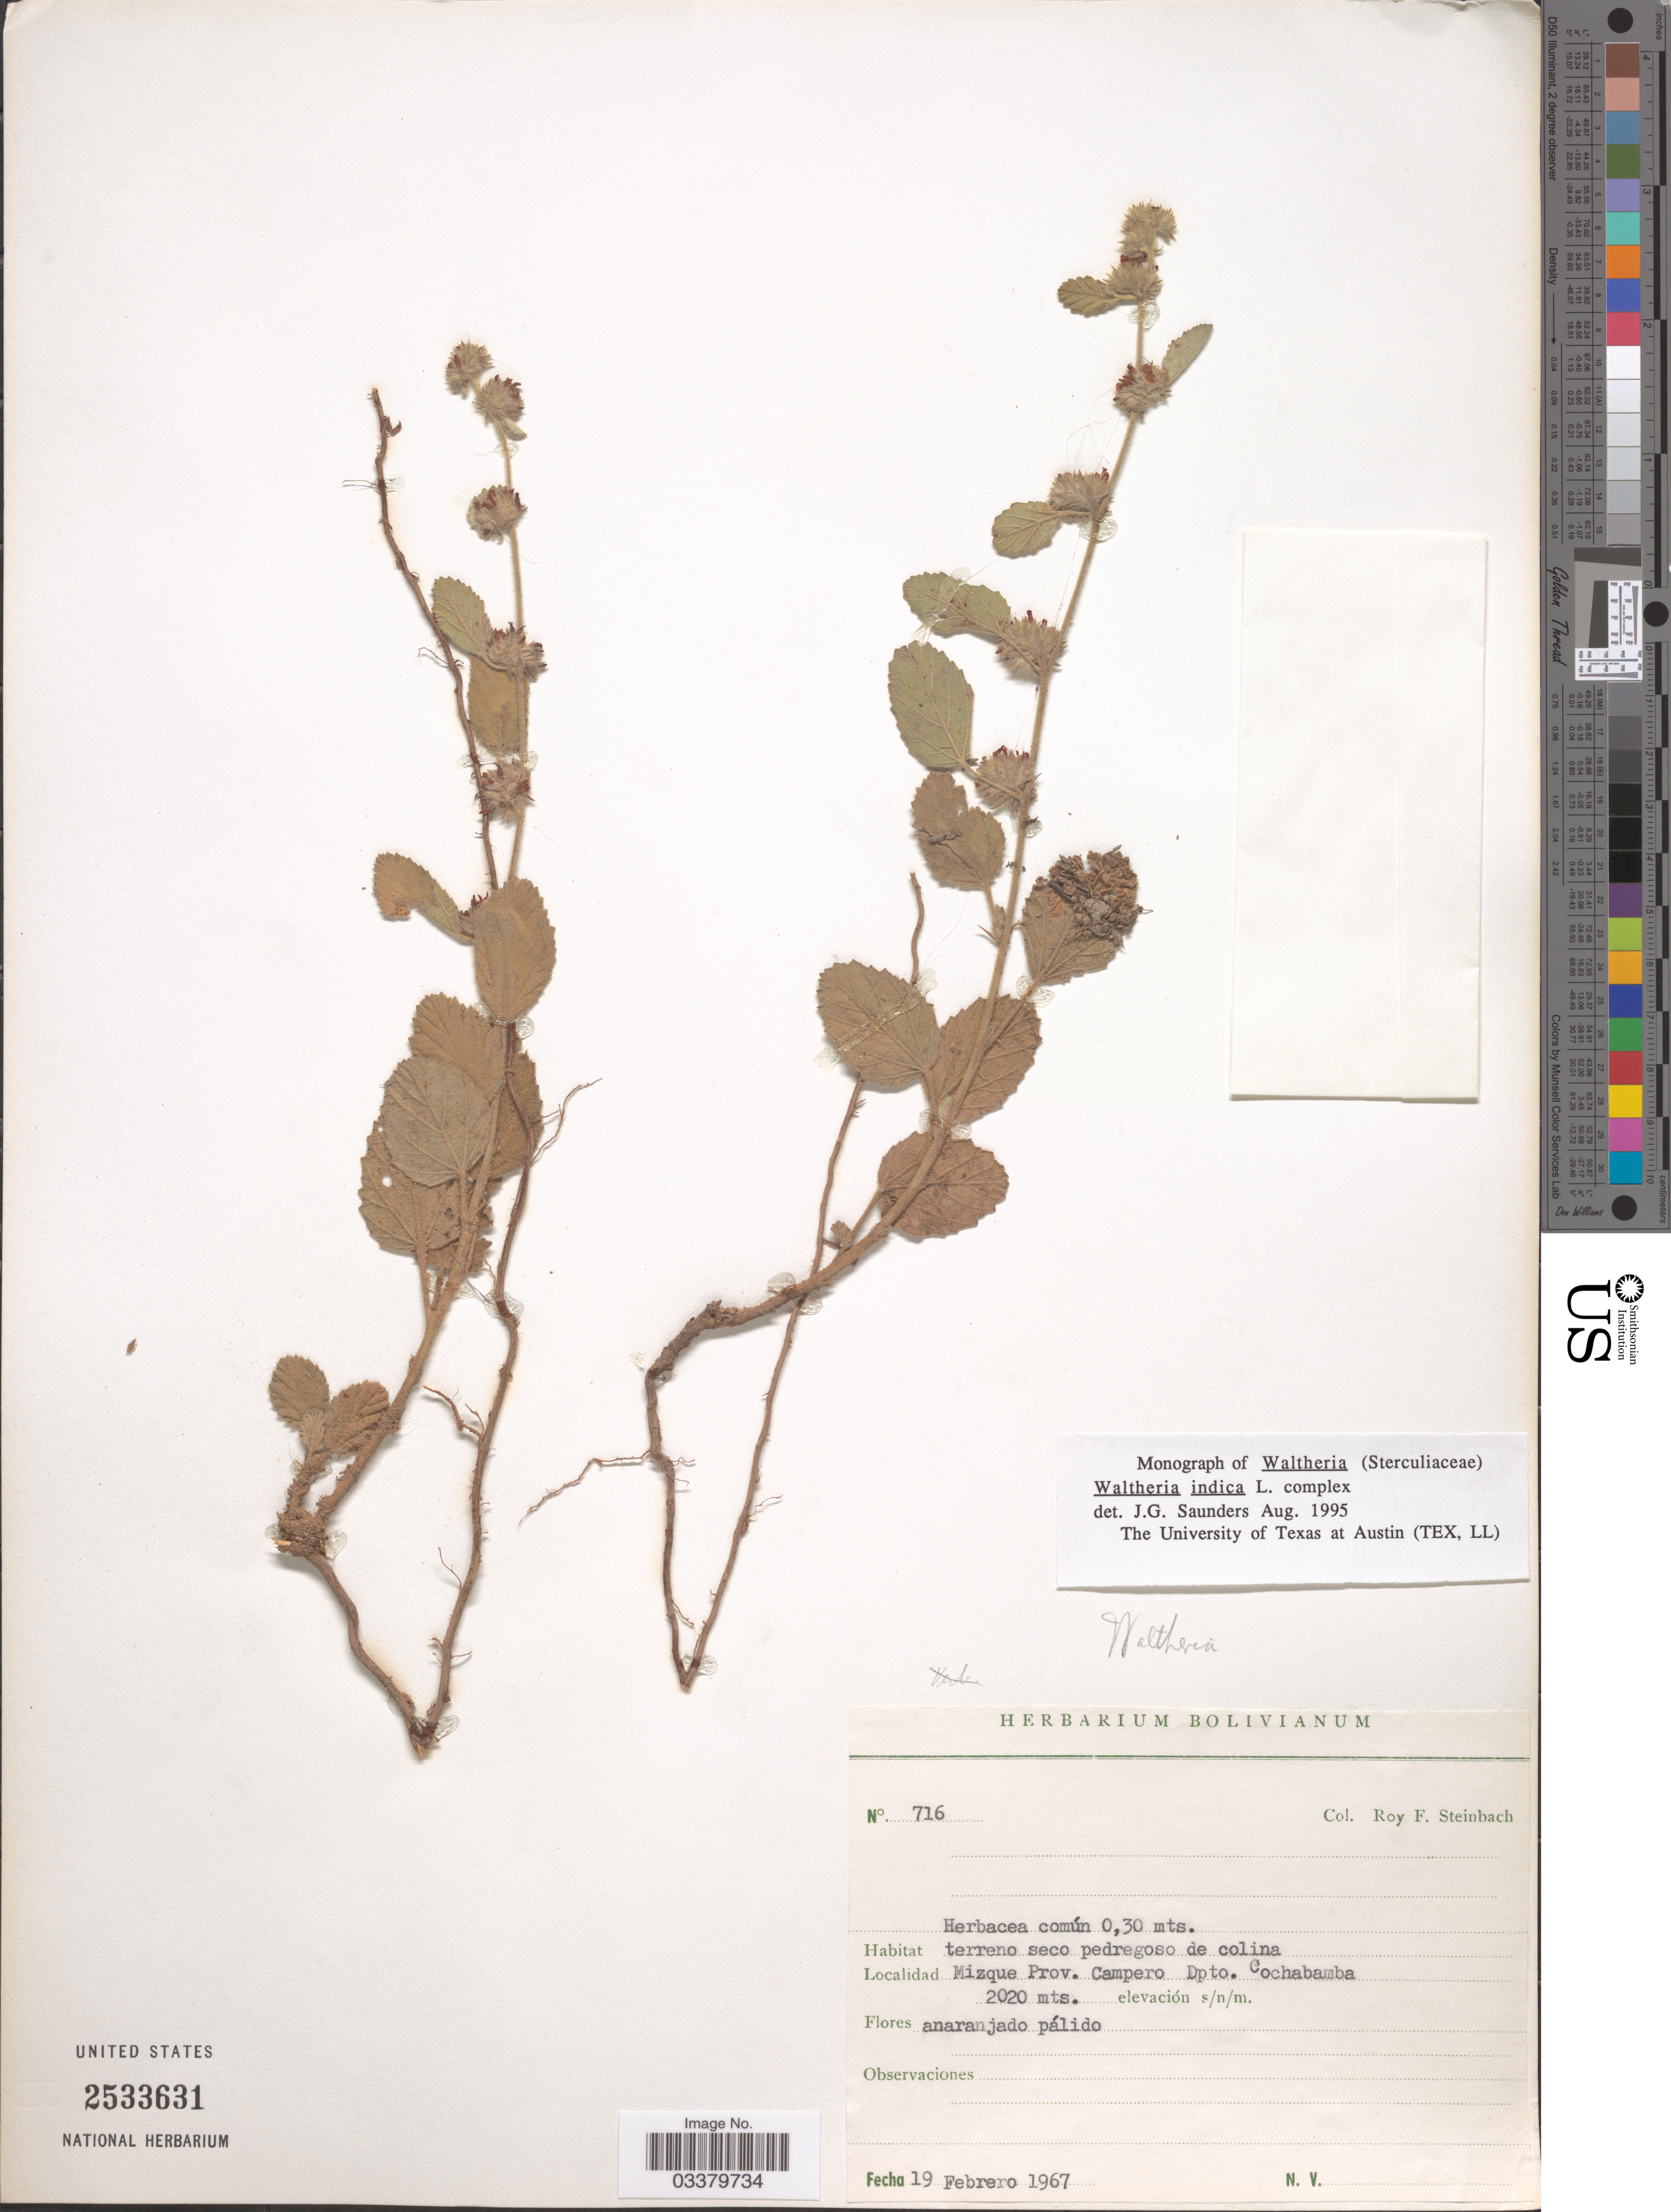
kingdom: Plantae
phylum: Tracheophyta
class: Magnoliopsida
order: Malvales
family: Malvaceae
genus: Waltheria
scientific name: Waltheria indica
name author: L.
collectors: R. F. Steinbach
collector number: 716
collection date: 1967-02-19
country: Bolivia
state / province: Cochabamba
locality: Mizque Prov. Campero Dpto. Cochabamba.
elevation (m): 2020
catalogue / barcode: US 2533631